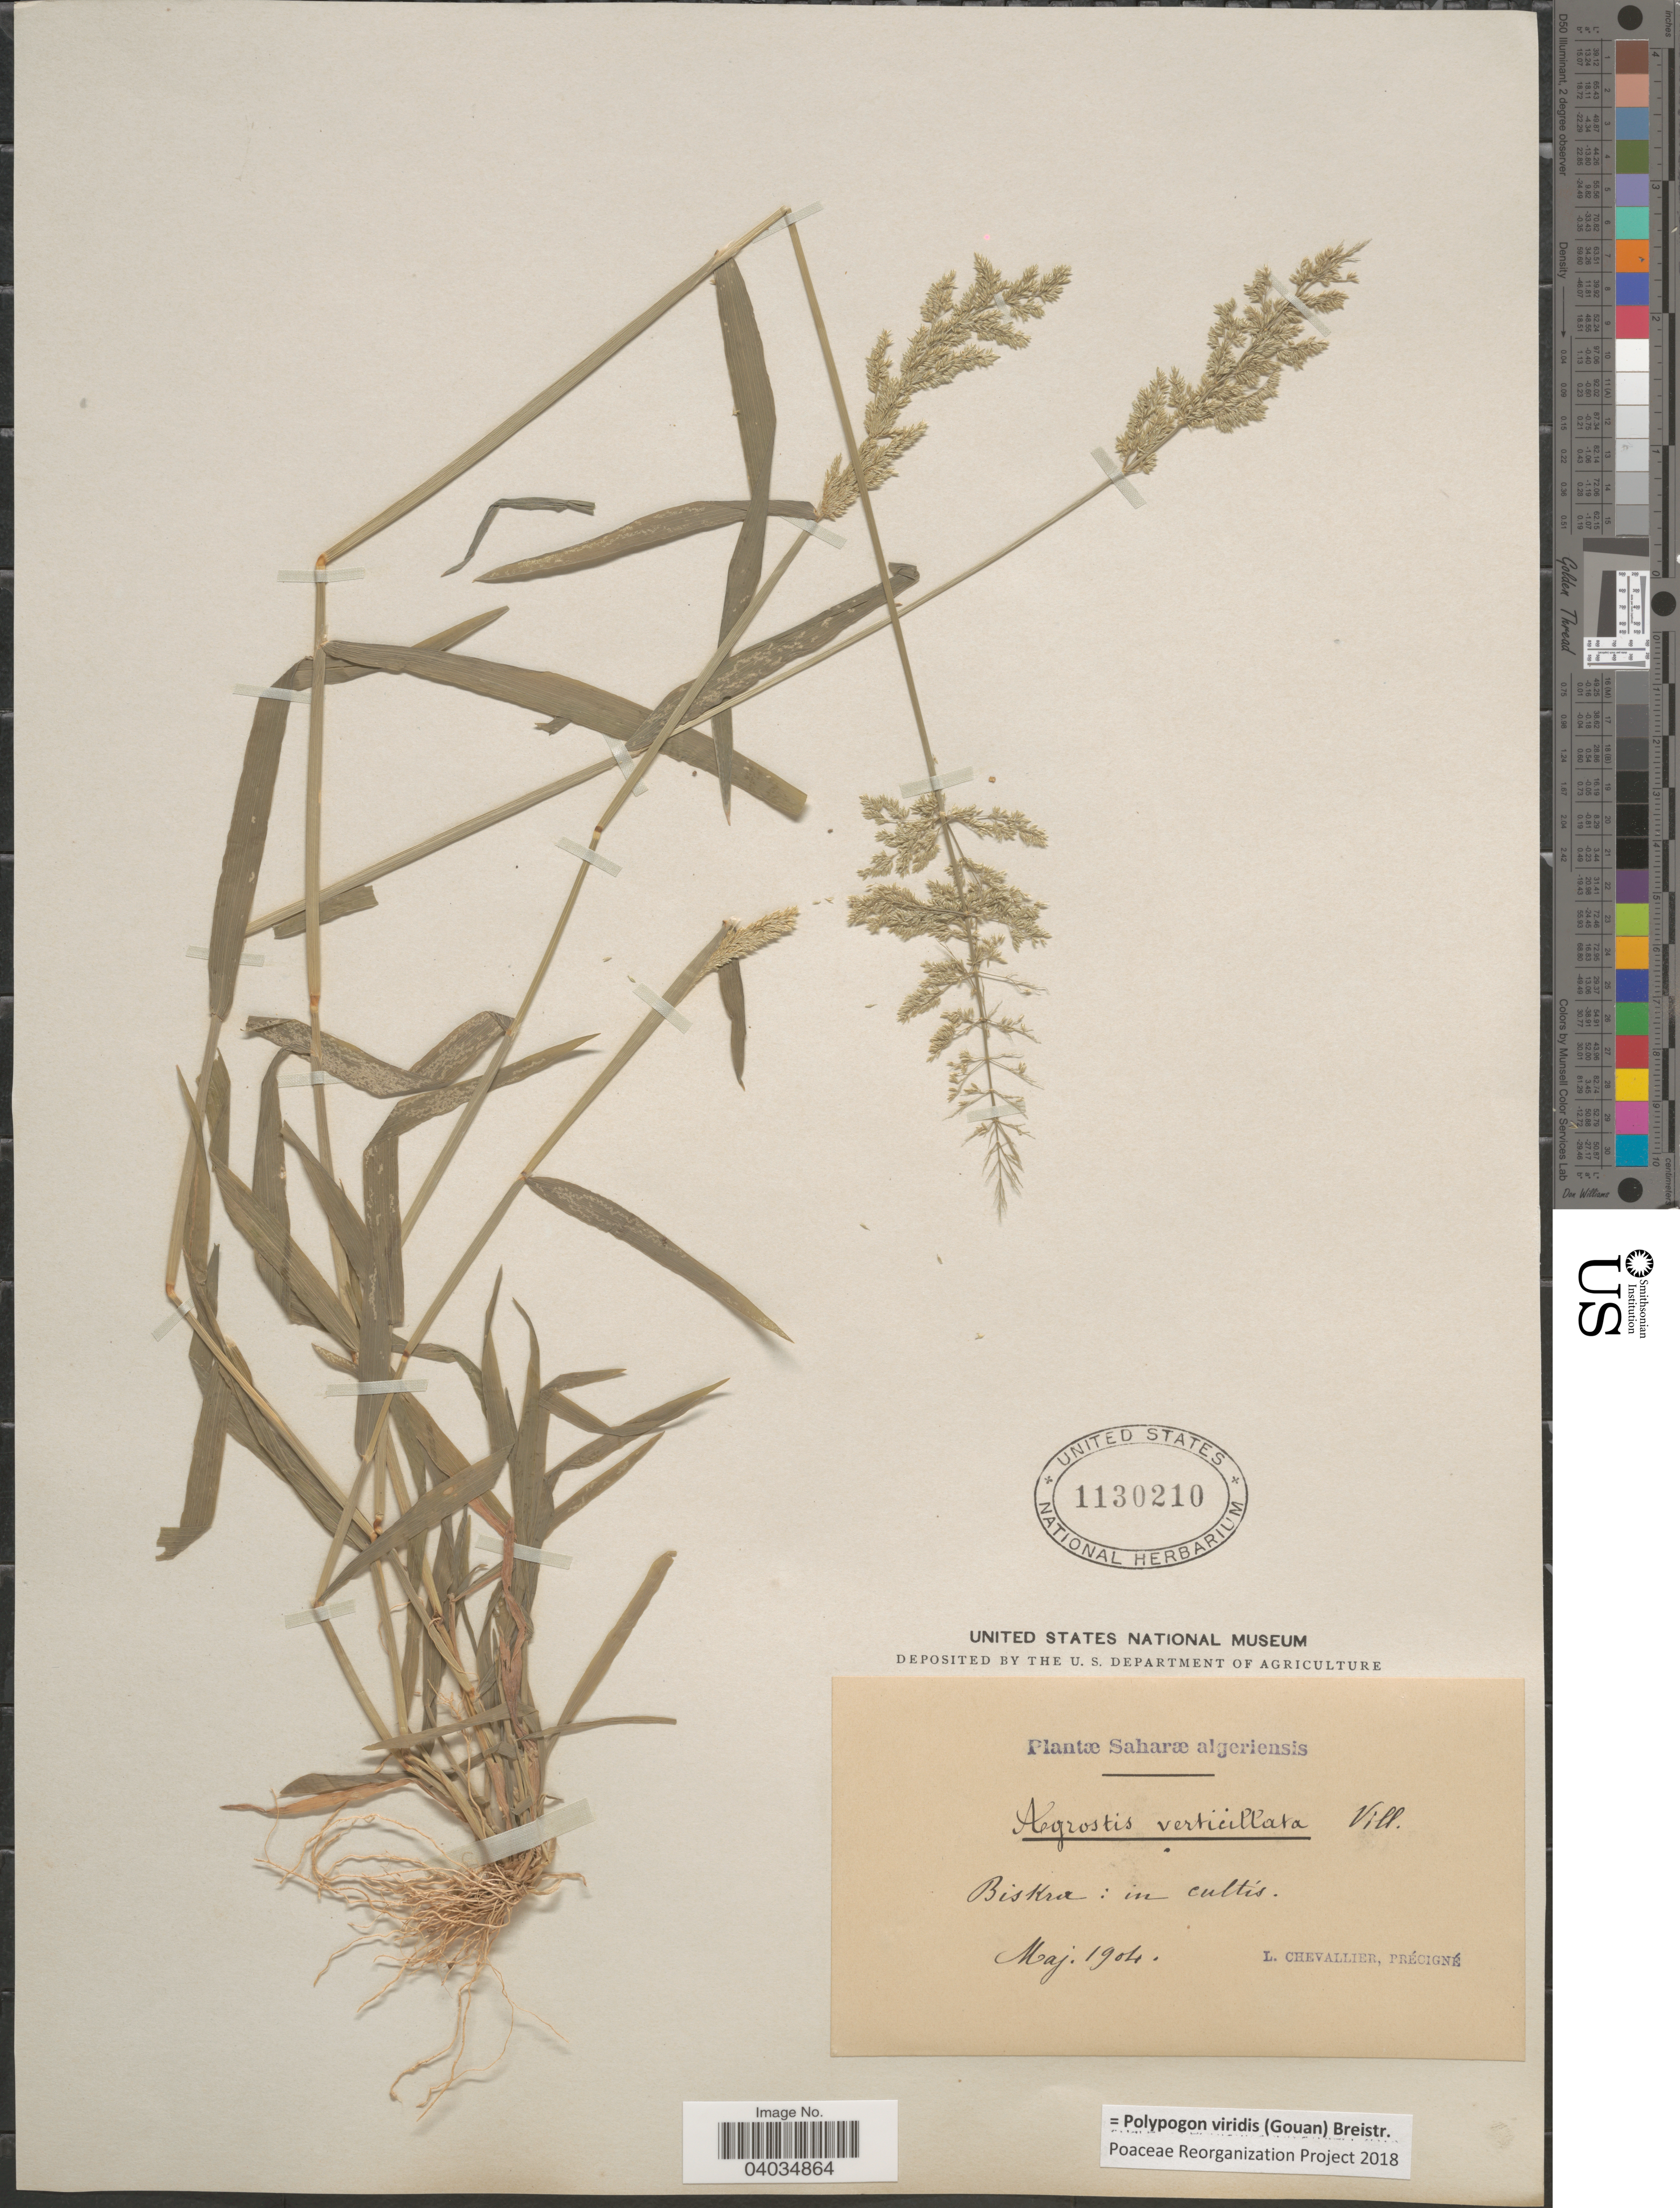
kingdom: Plantae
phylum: Tracheophyta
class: Liliopsida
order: Poales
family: Poaceae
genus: Polypogon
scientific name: Polypogon viridis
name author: (Gouan) Breistroffer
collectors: L. Chevallier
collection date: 1904-05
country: Algeria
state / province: Biskra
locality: Saharæ algeriensis.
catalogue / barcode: US 1130210